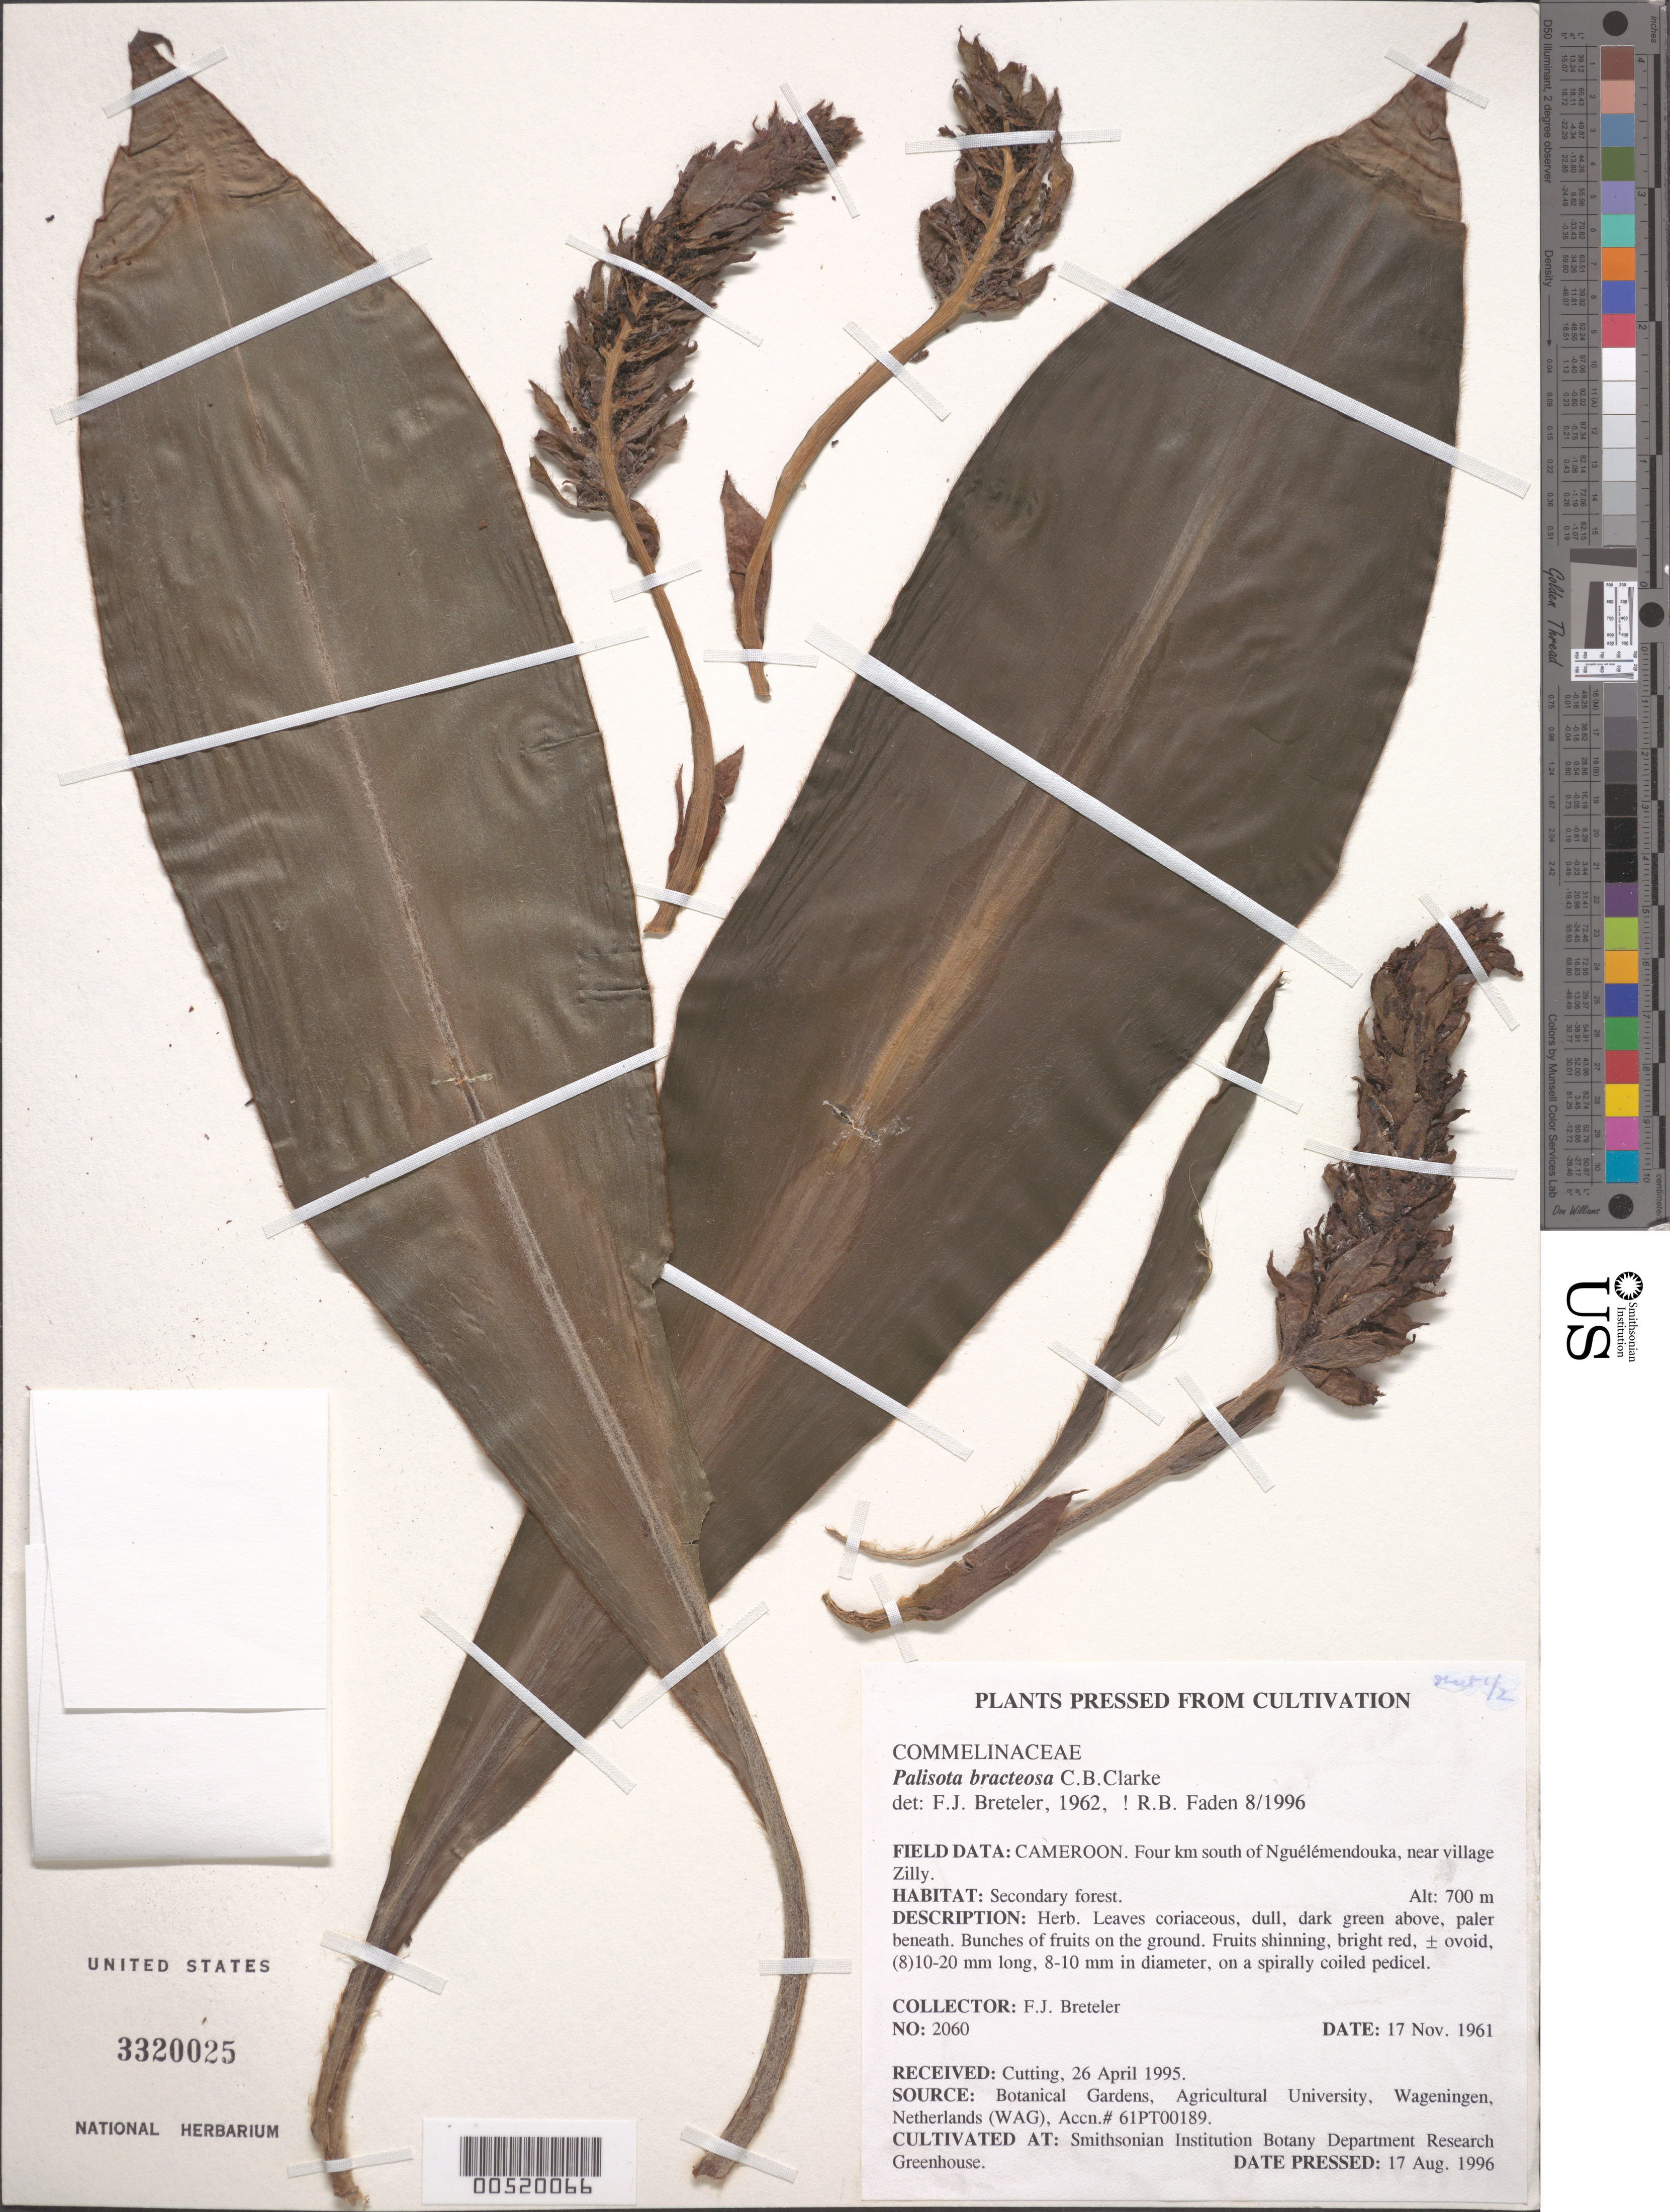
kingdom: Plantae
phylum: Tracheophyta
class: Liliopsida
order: Commelinales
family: Commelinaceae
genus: Palisota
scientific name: Palisota bracteosa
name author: C.B. Clarke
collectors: F. J. Breteler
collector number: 2060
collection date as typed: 17 Nov 1961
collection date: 1961-11-17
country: Cameroon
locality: S of nguelemendouka, zilly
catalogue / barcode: US 3320025